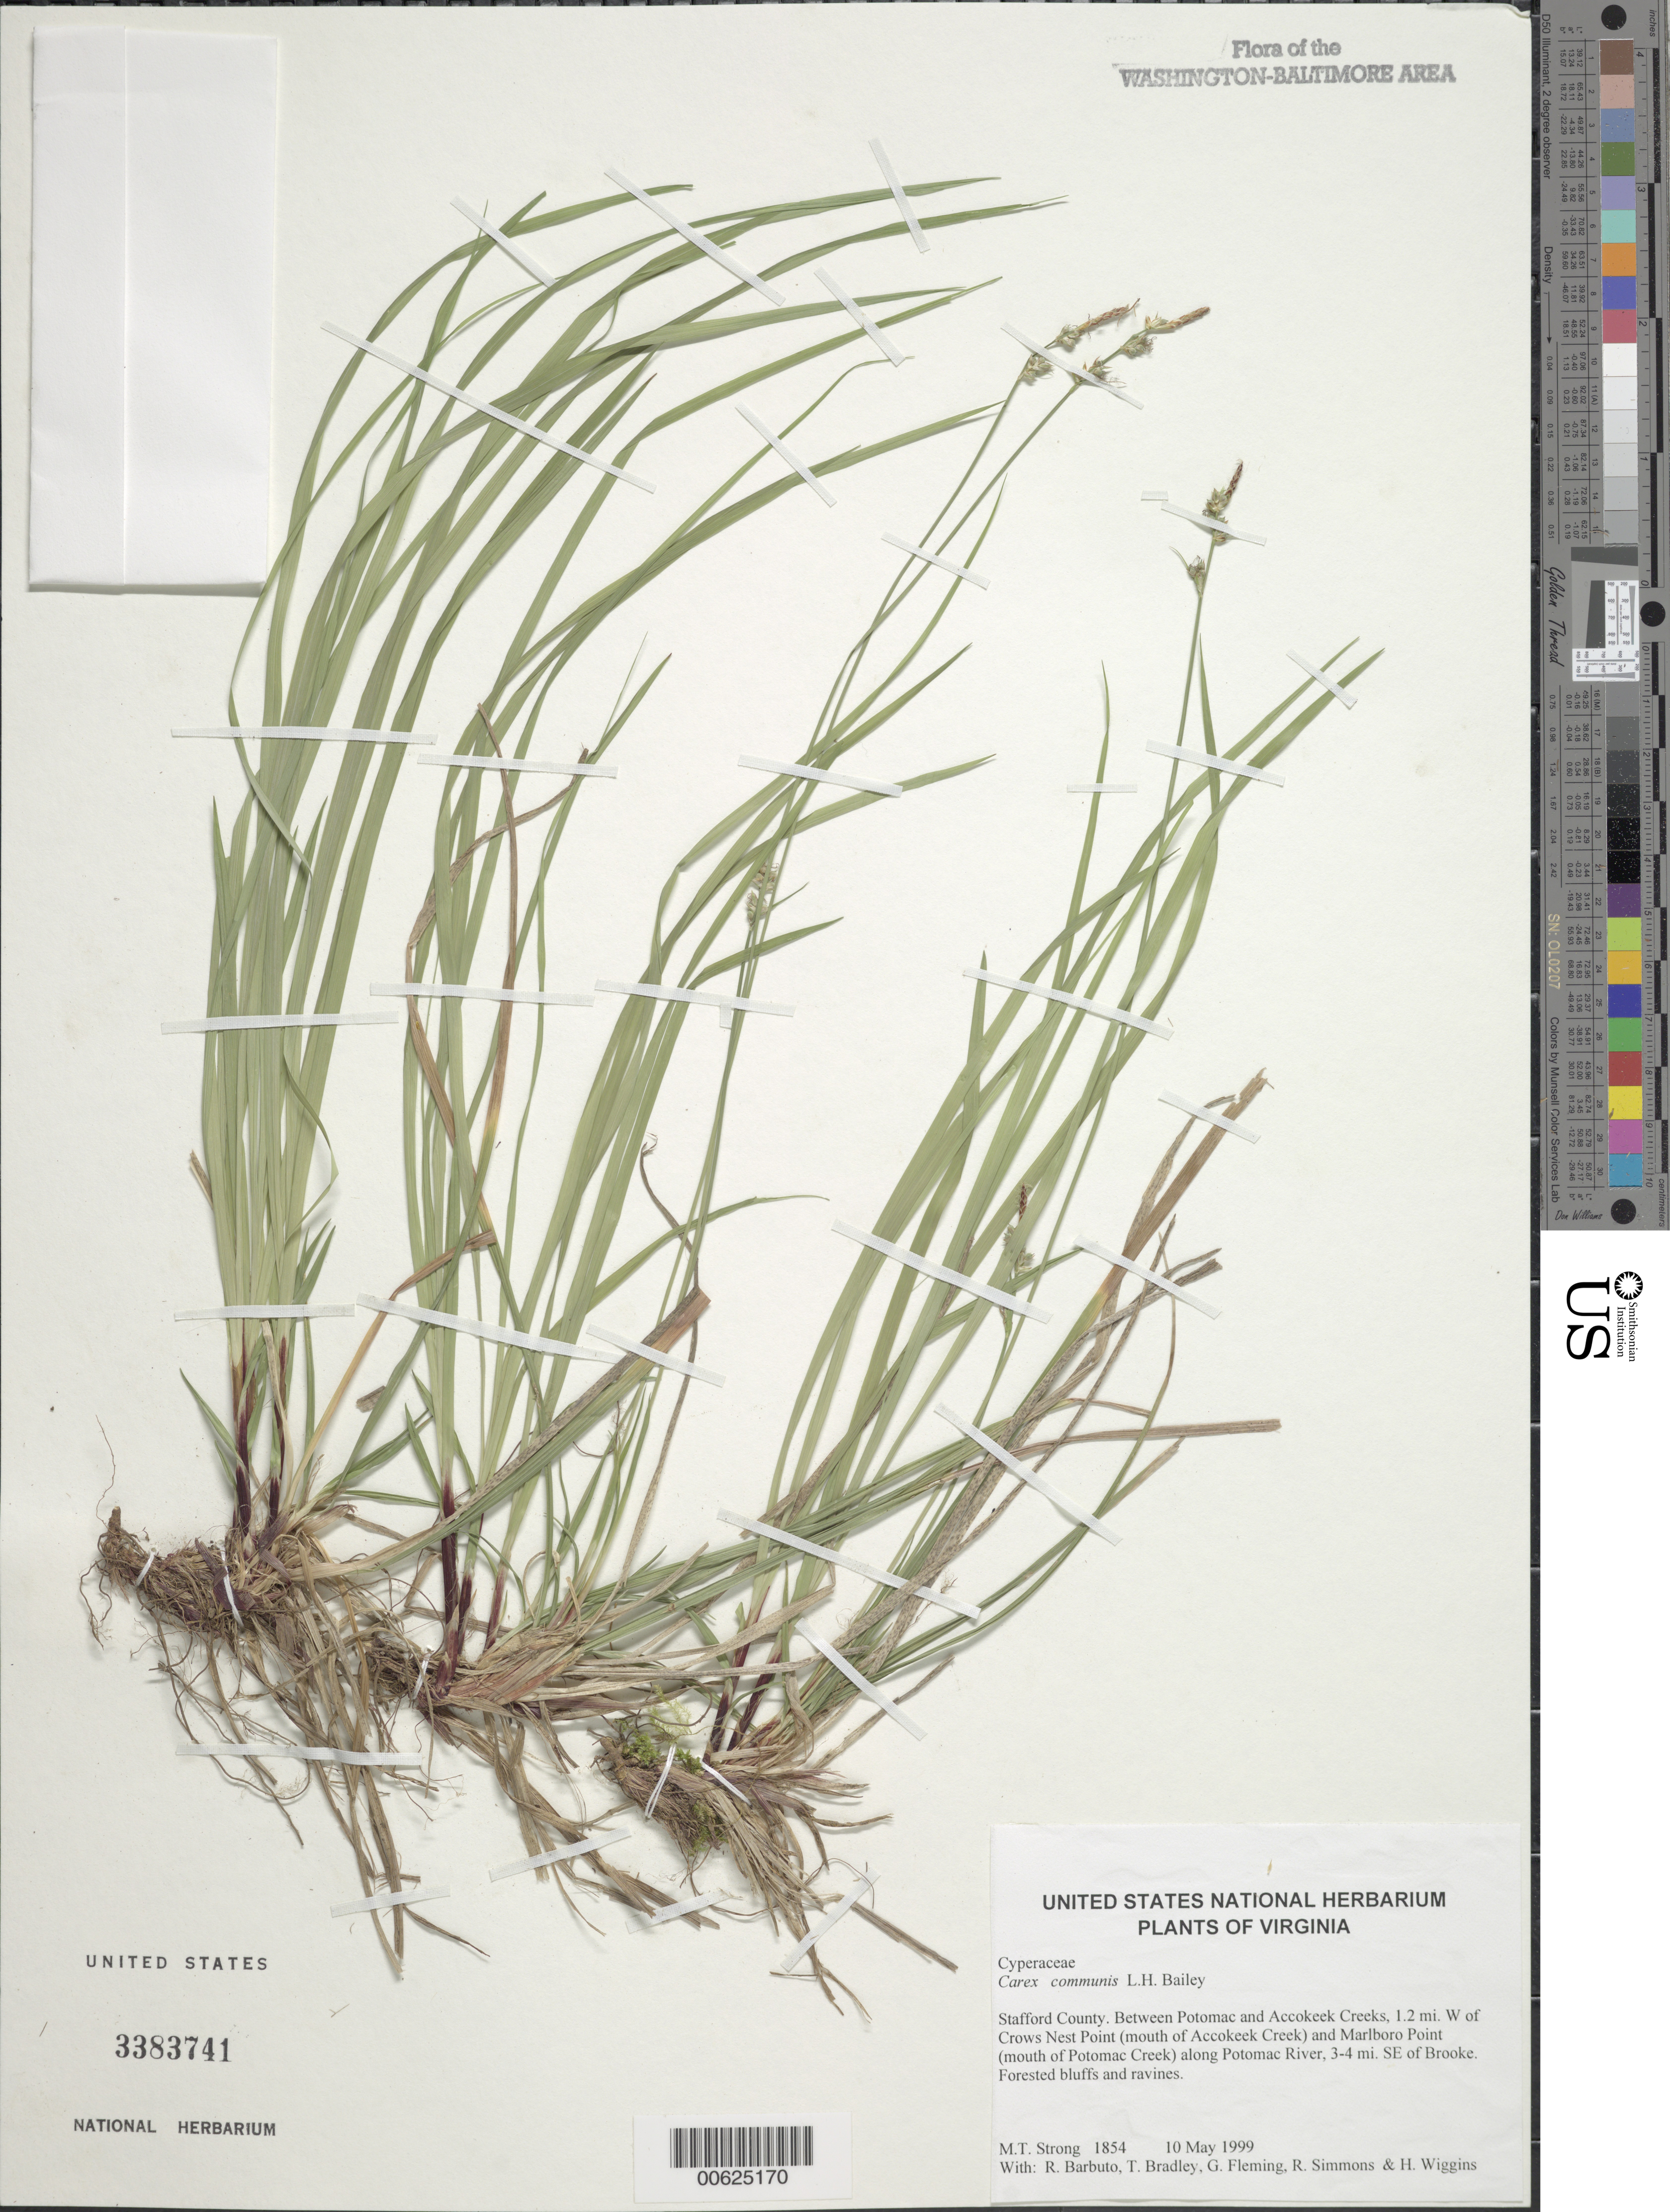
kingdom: Plantae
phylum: Tracheophyta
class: Liliopsida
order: Poales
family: Cyperaceae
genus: Carex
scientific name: Carex communis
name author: L.H. Bailey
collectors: M. T. Strong, R. Barbuto, T. Bradley, G. Fleming, R. Simmons & H. Wiggins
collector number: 1854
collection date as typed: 10 May 1999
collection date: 1999-05-10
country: United States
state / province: Virginia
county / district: Stafford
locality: Between Potomac and Accokeek Creeks, 1.2 mi. W of Crows Nest Point (mouth of Accokeek Creek) and Marlboro Point (mouth of Potomac Creek) along Potomac River, 3-4 mi. SE of Brooke.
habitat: Forested bluffs and ravines.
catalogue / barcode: US 3383741